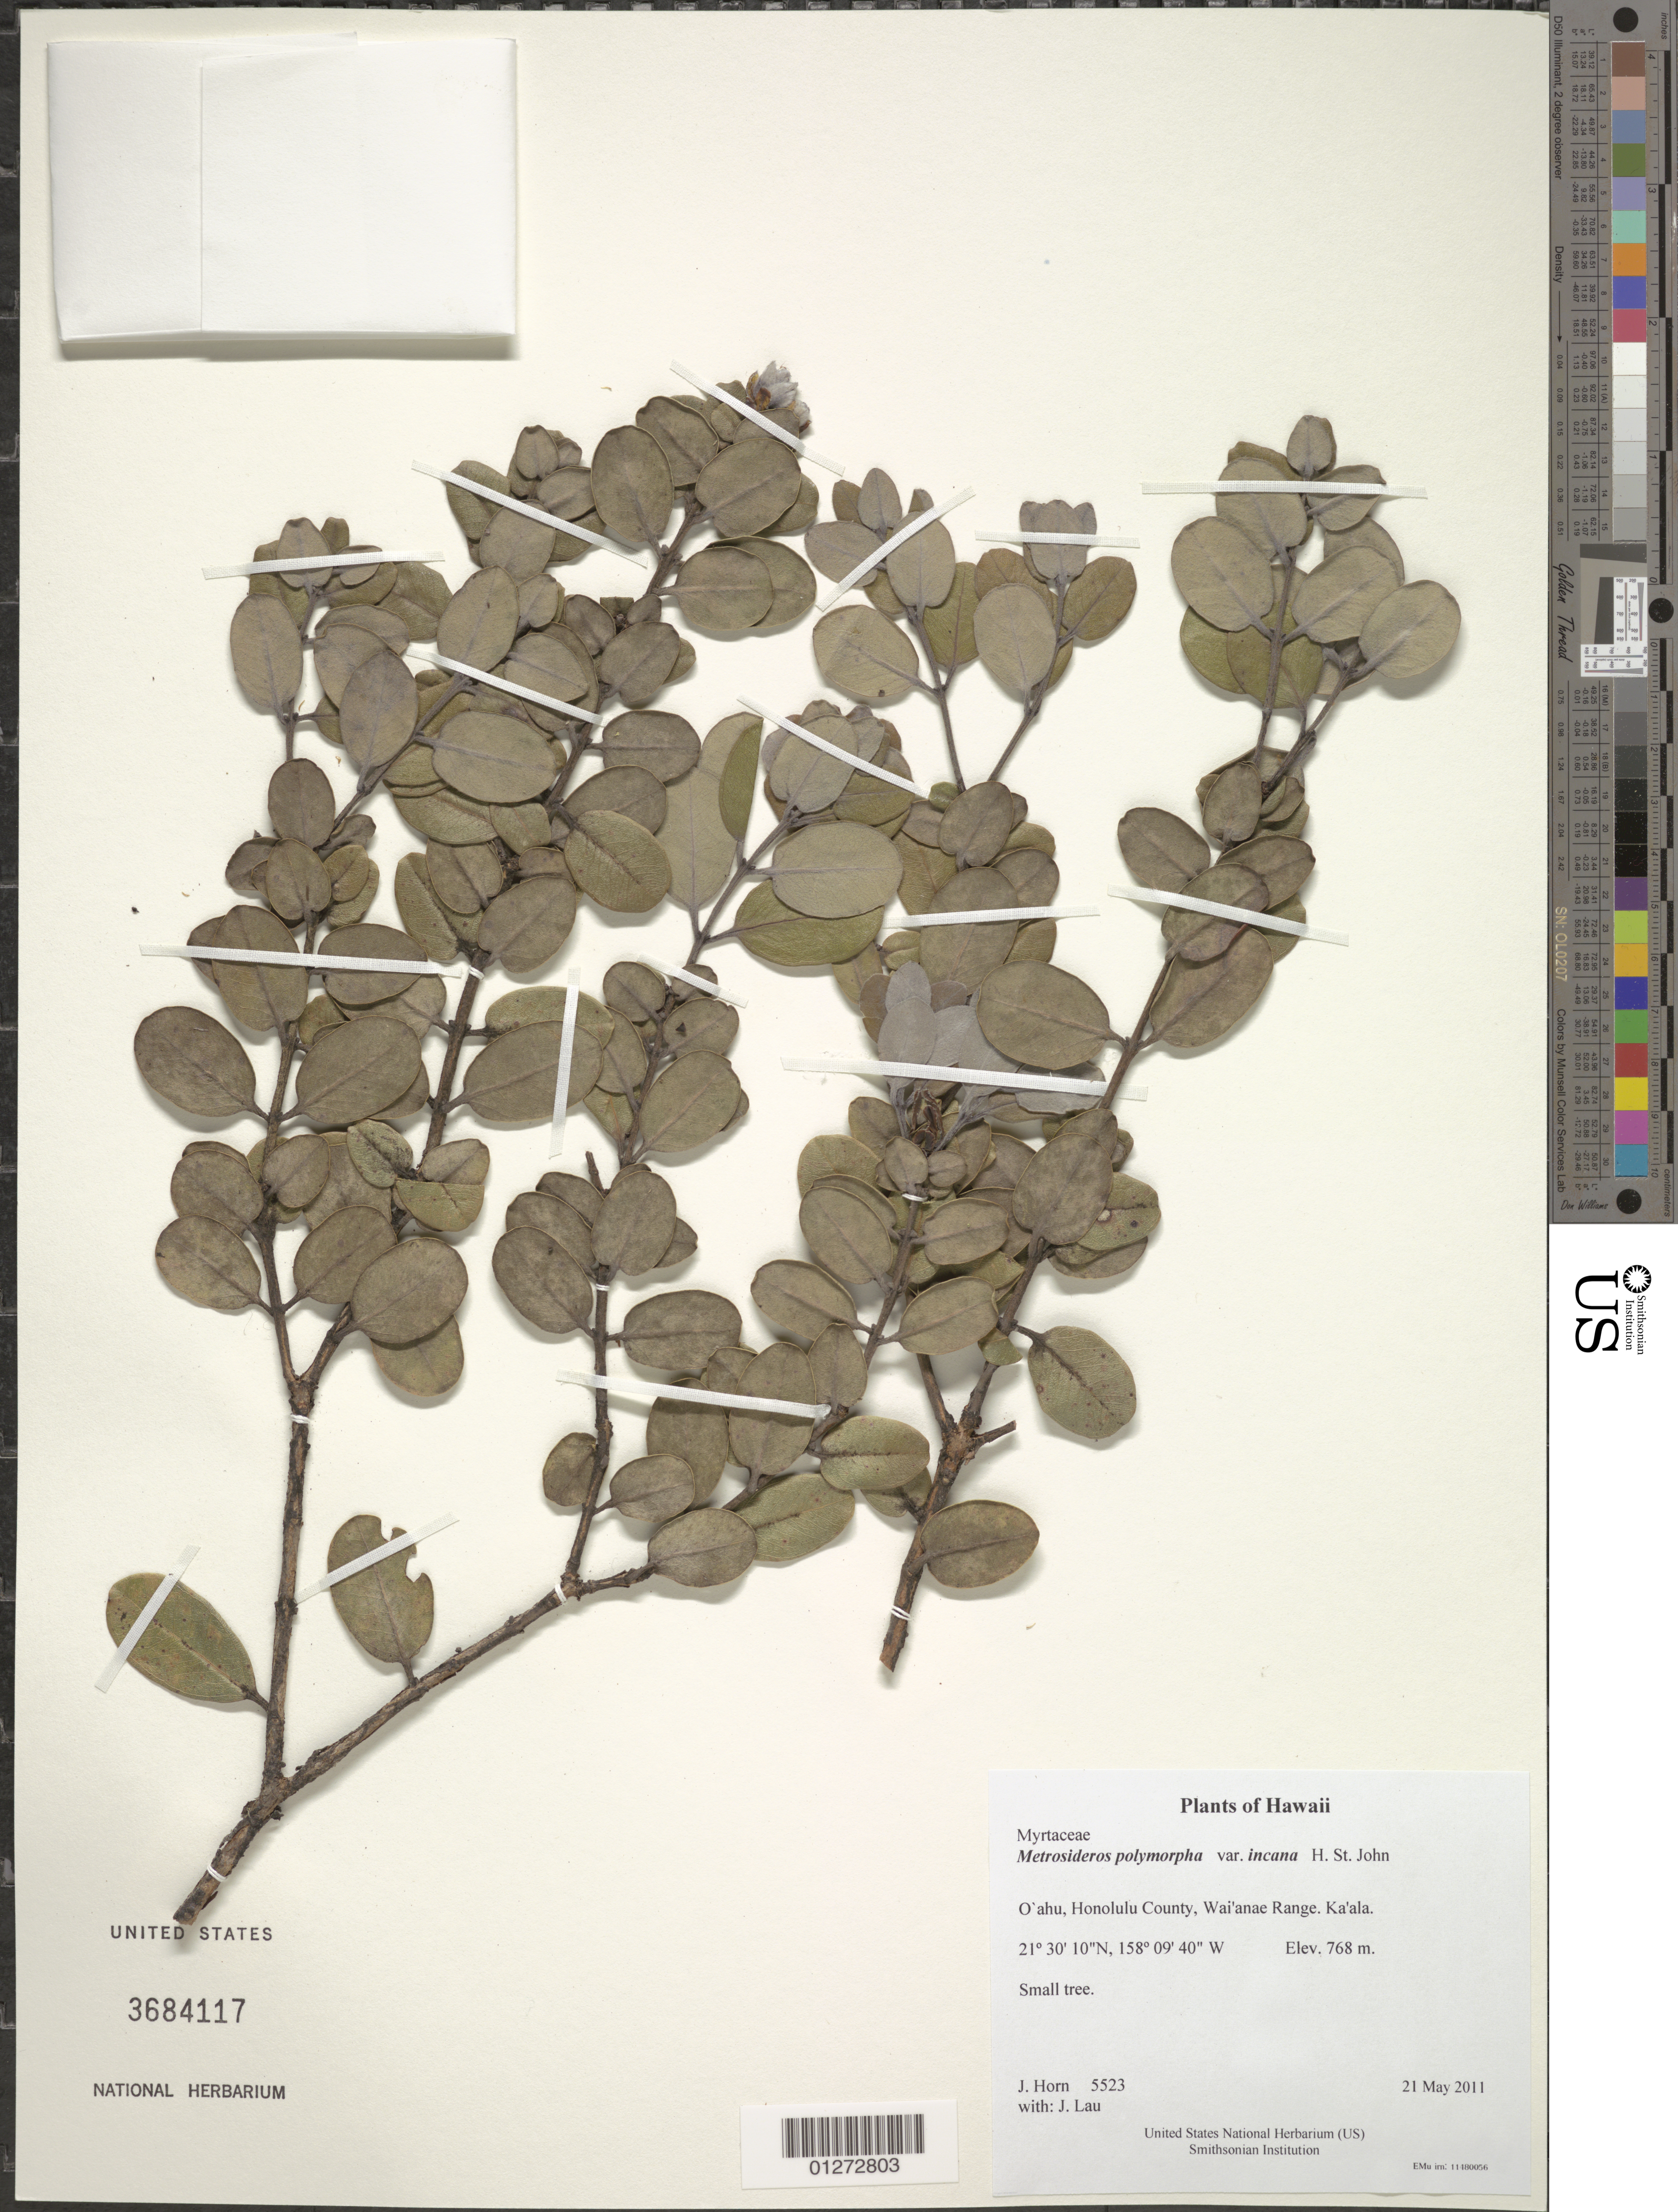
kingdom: Plantae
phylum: Tracheophyta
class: Magnoliopsida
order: Myrtales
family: Myrtaceae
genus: Metrosideros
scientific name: Metrosideros polymorpha var. incana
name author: H. St. John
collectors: J. Horn & J. Lau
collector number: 5523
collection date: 2011-05-21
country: United States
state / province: Hawaii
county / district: Honolulu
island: Oahu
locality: Wai'anae Range. Ka'ala.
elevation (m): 768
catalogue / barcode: US 3684117